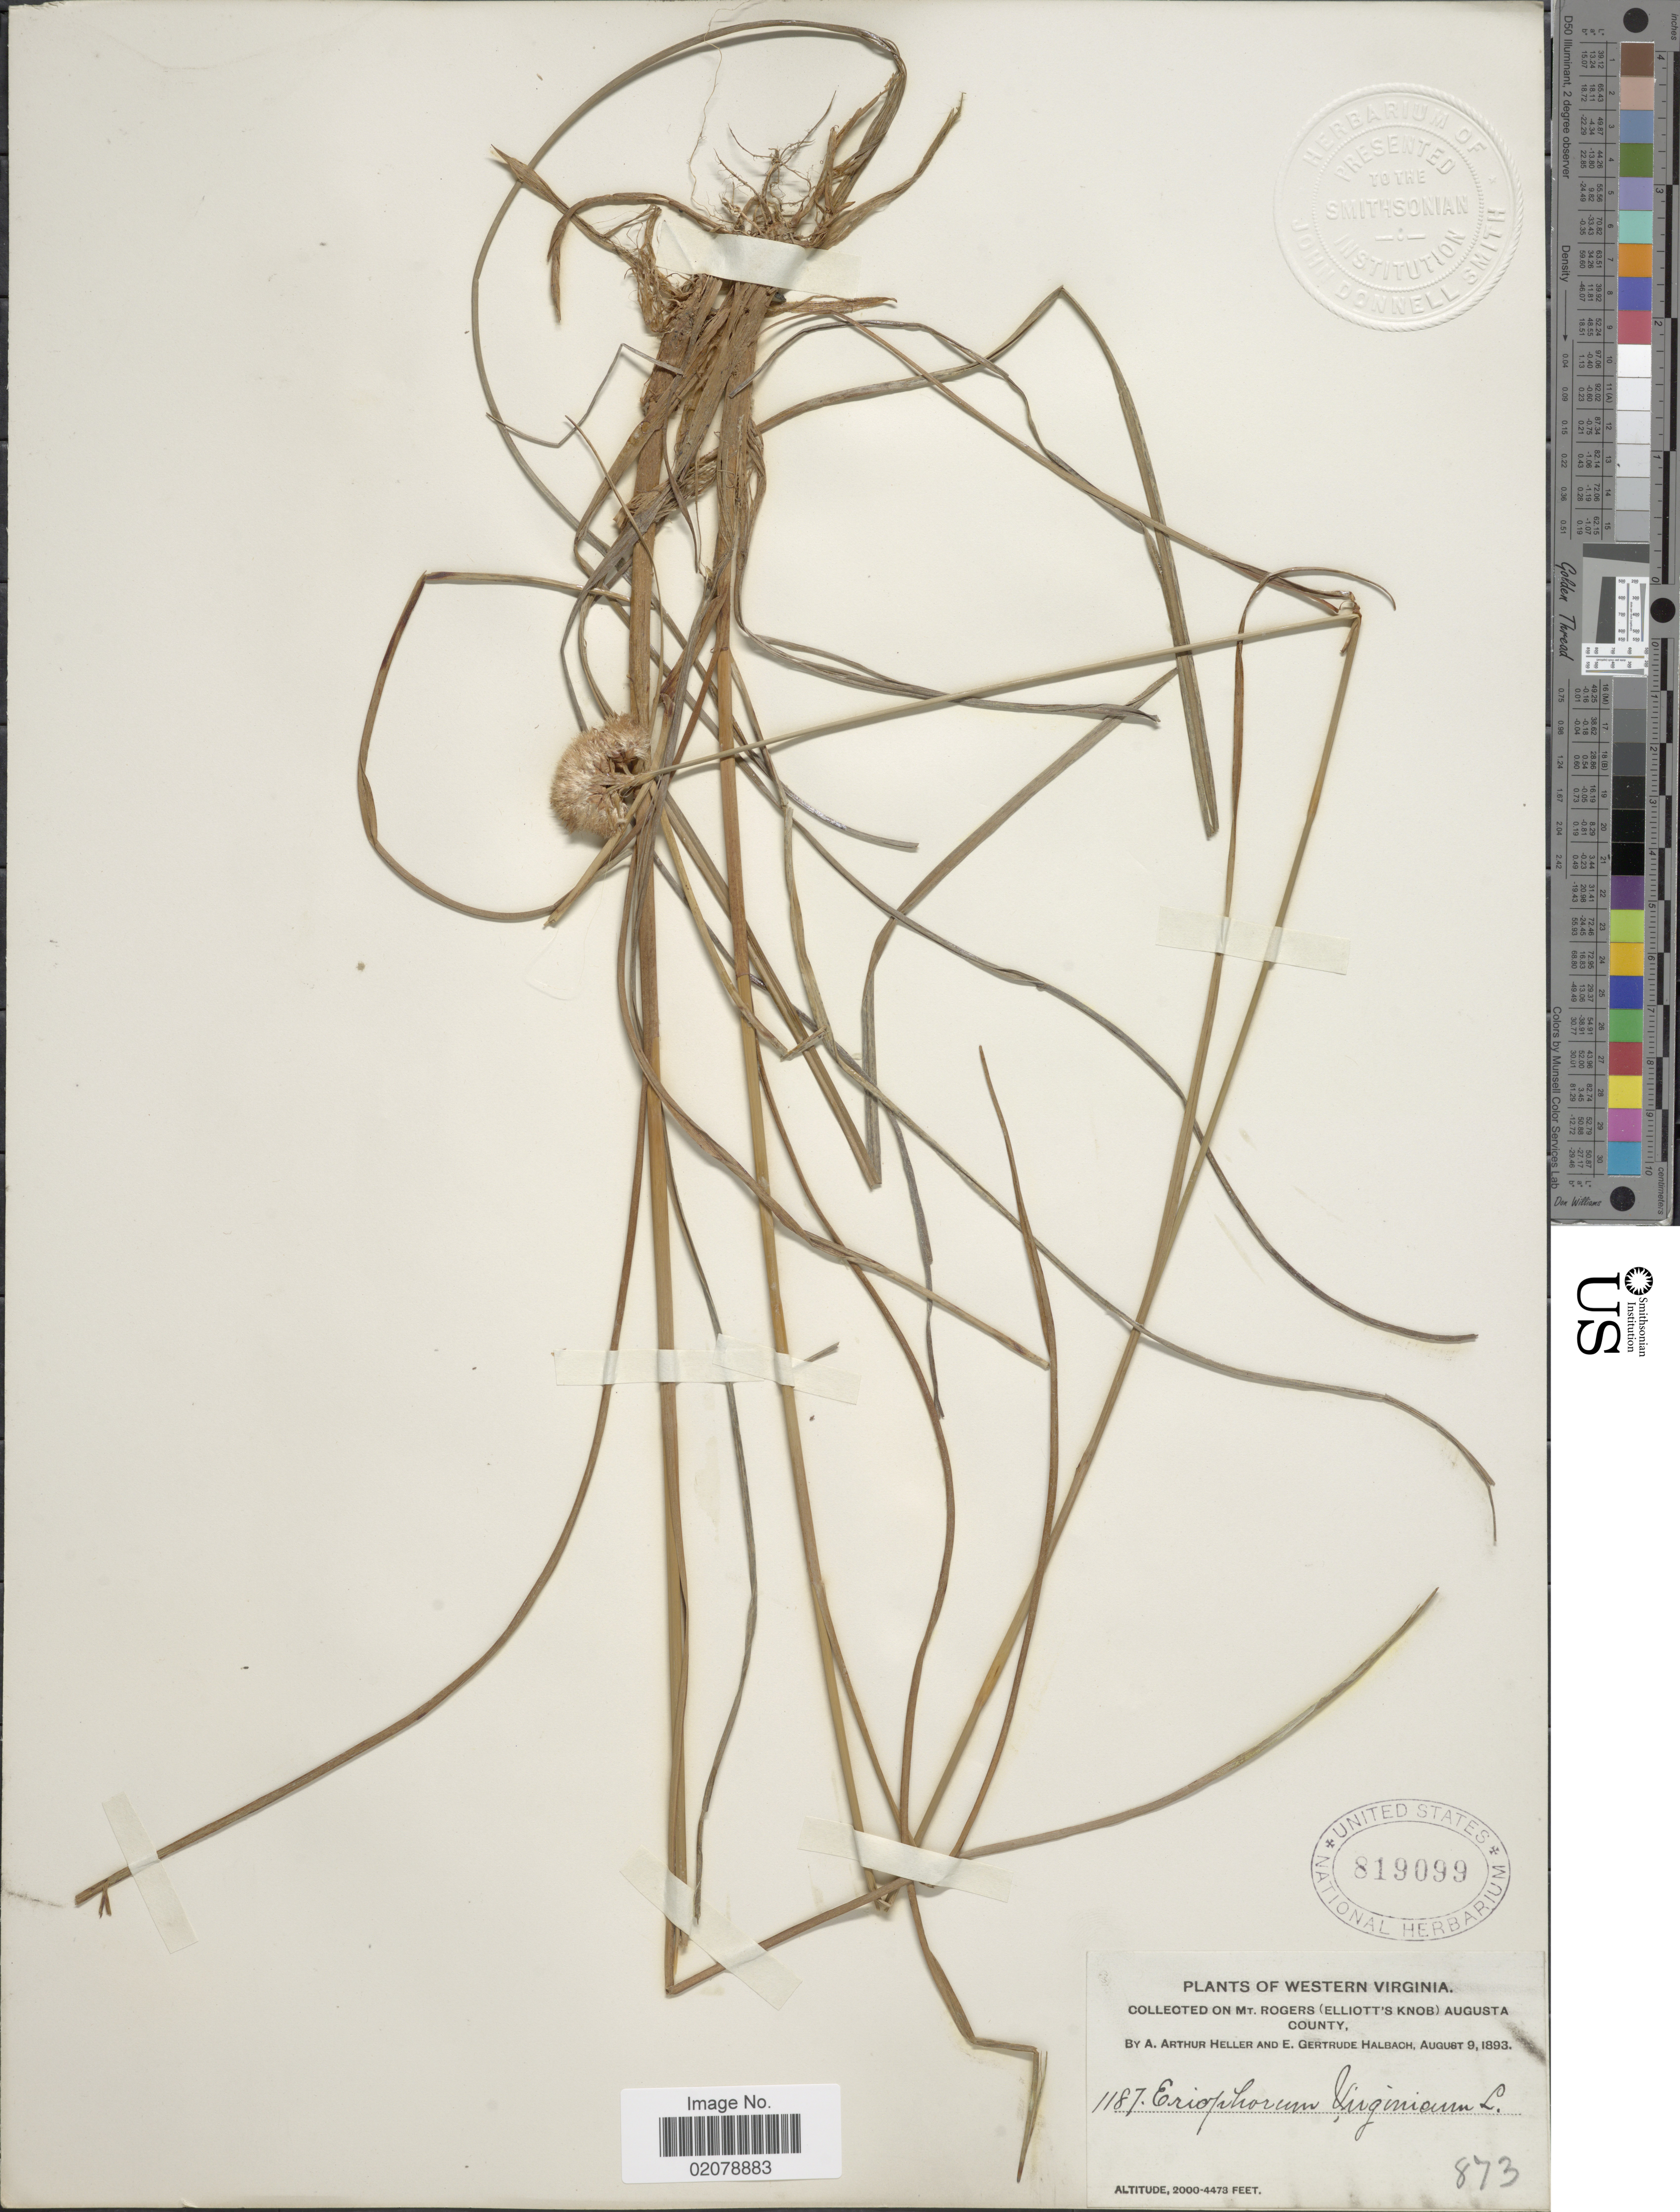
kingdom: Plantae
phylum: Tracheophyta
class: Liliopsida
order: Poales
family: Cyperaceae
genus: Eriophorum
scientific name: Eriophorum virginicum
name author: L.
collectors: A. A. Heller & E. G. Halbach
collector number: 1187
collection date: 1893-08-09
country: United States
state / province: Virginia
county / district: Augusta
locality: Western Virginia. Mt. Rogers (Elliot's Knob) Augusta County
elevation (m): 610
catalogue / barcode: US 819099